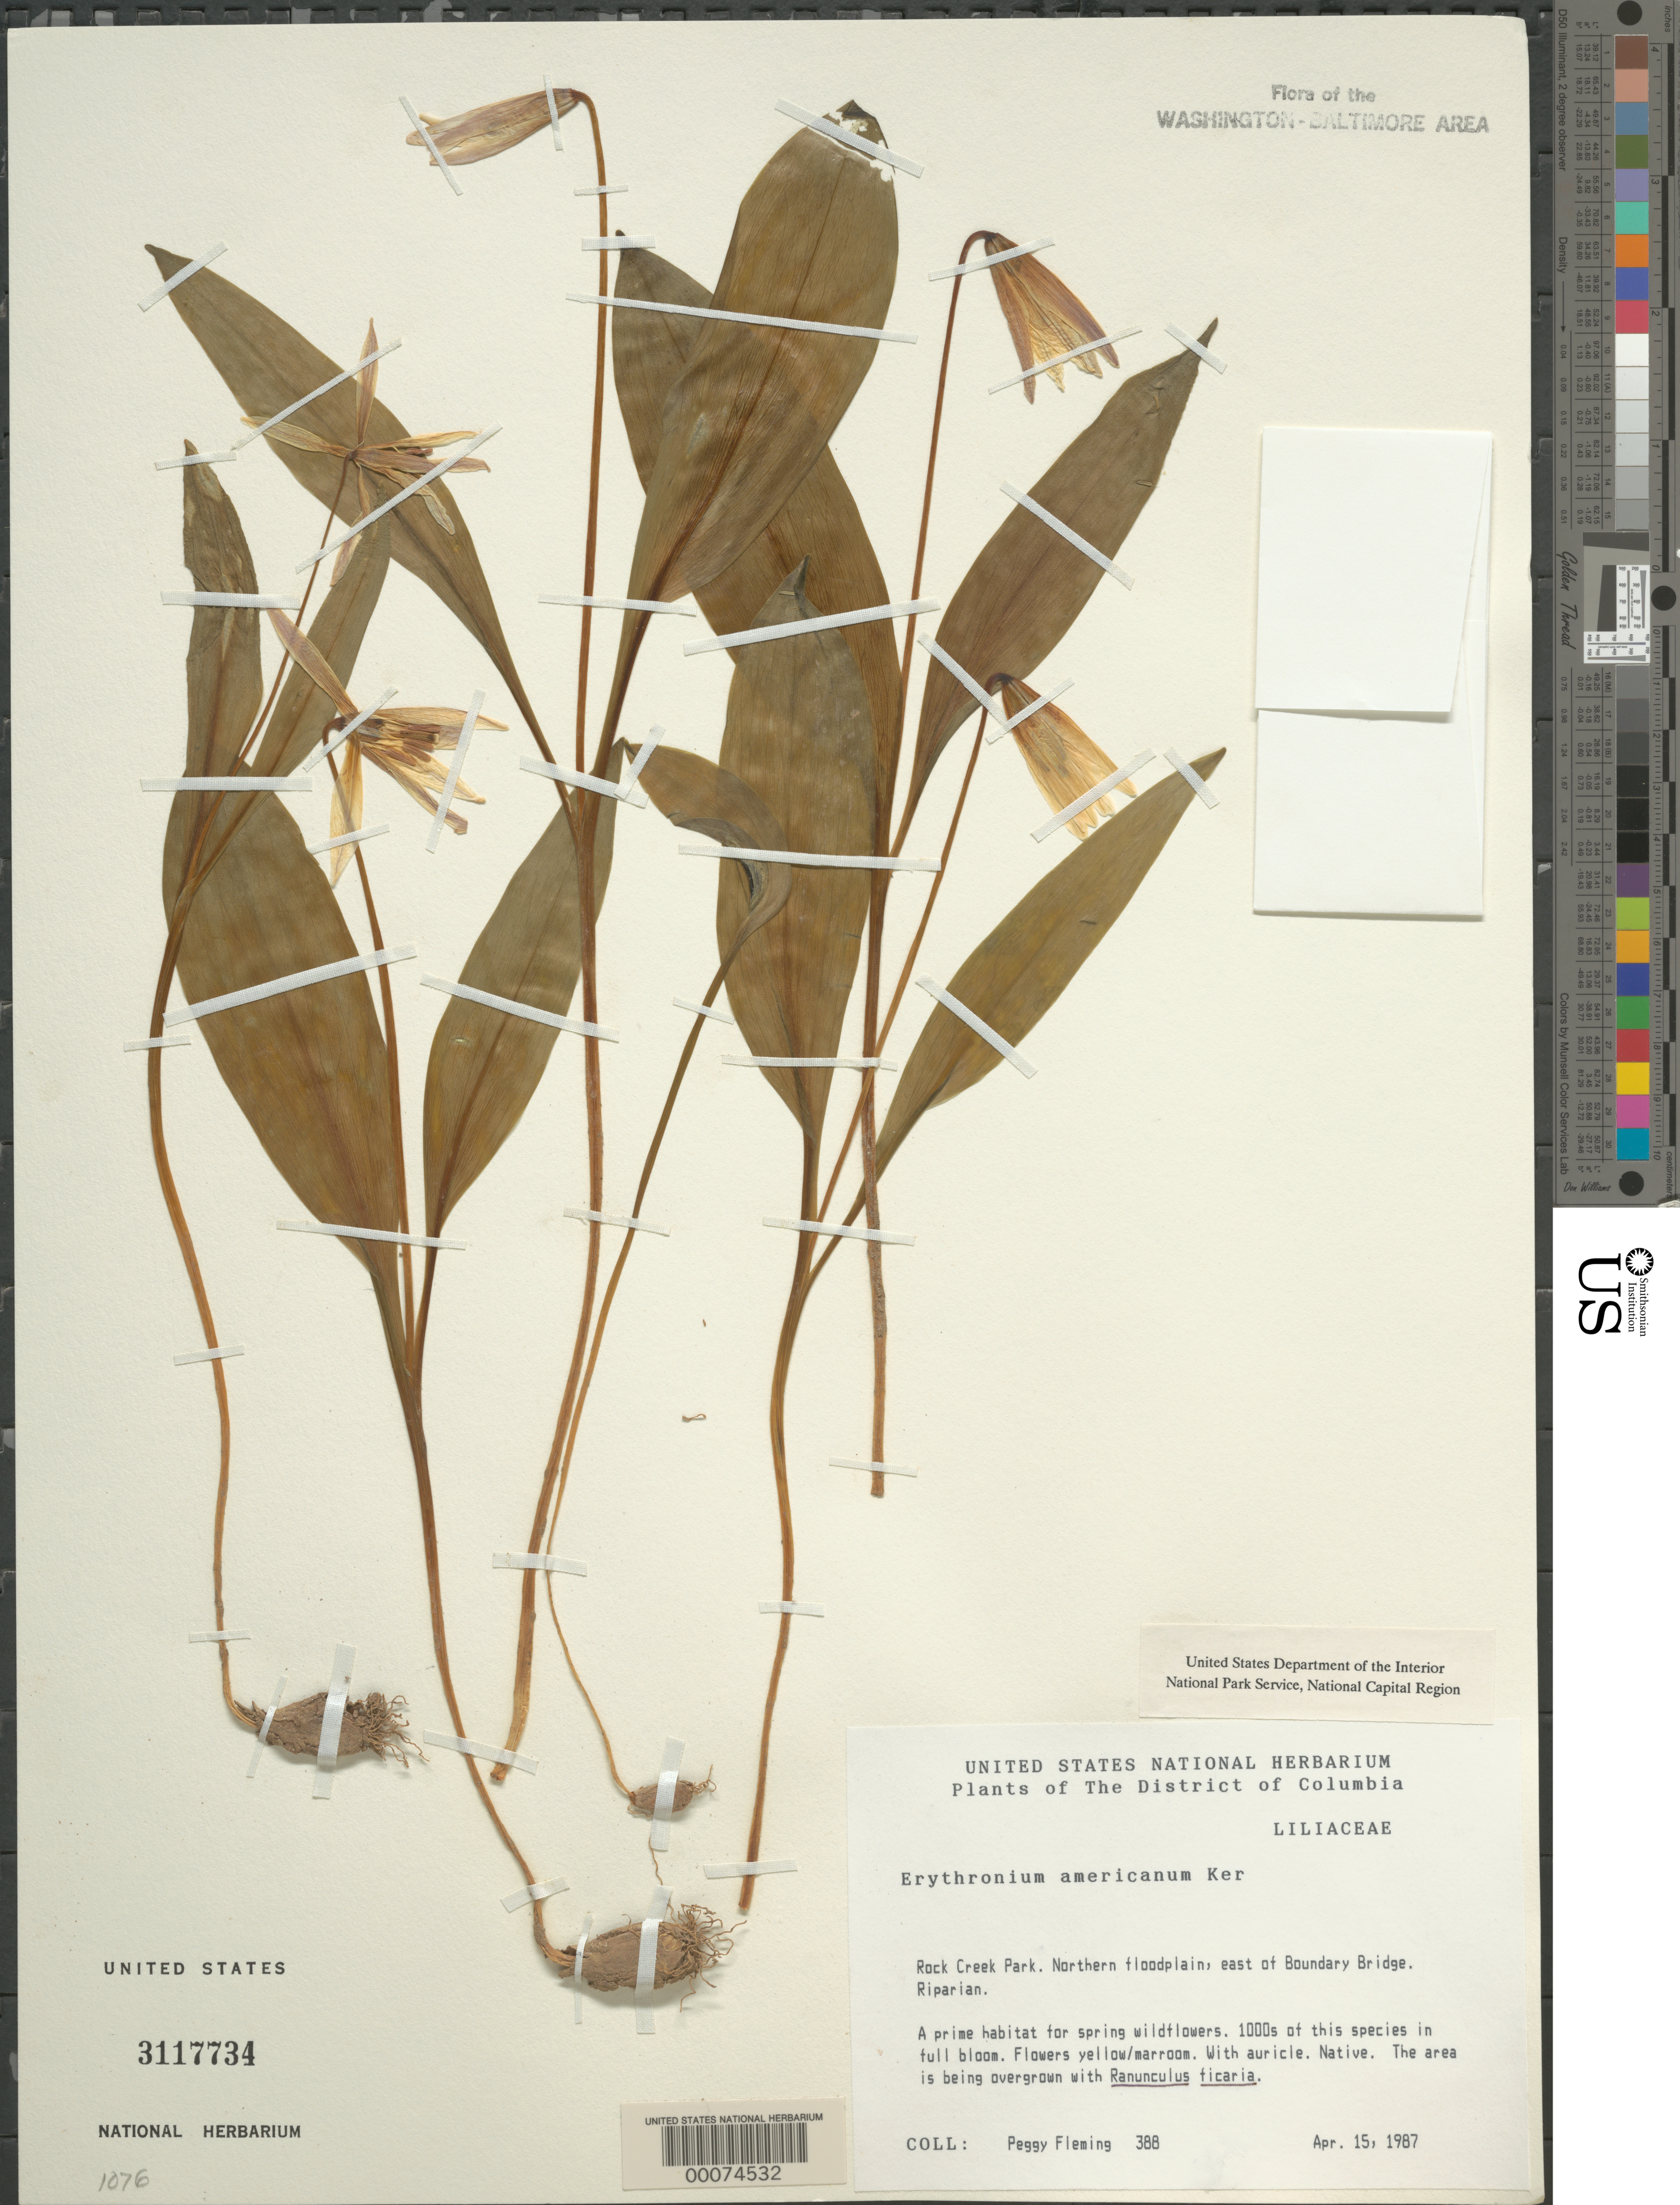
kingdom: Plantae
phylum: Tracheophyta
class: Liliopsida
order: Liliales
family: Liliaceae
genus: Erythronium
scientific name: Erythronium americanum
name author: Ker Gawl.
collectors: P. Fleming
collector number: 388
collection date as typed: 15 Apr 1987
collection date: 1987-04-15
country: United States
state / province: District of Columbia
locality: Rock Creek Park. Northern floodplain, east of Boundary Bridge. Rock Creek Park and vicinity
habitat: Riparian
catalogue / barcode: US 3117734